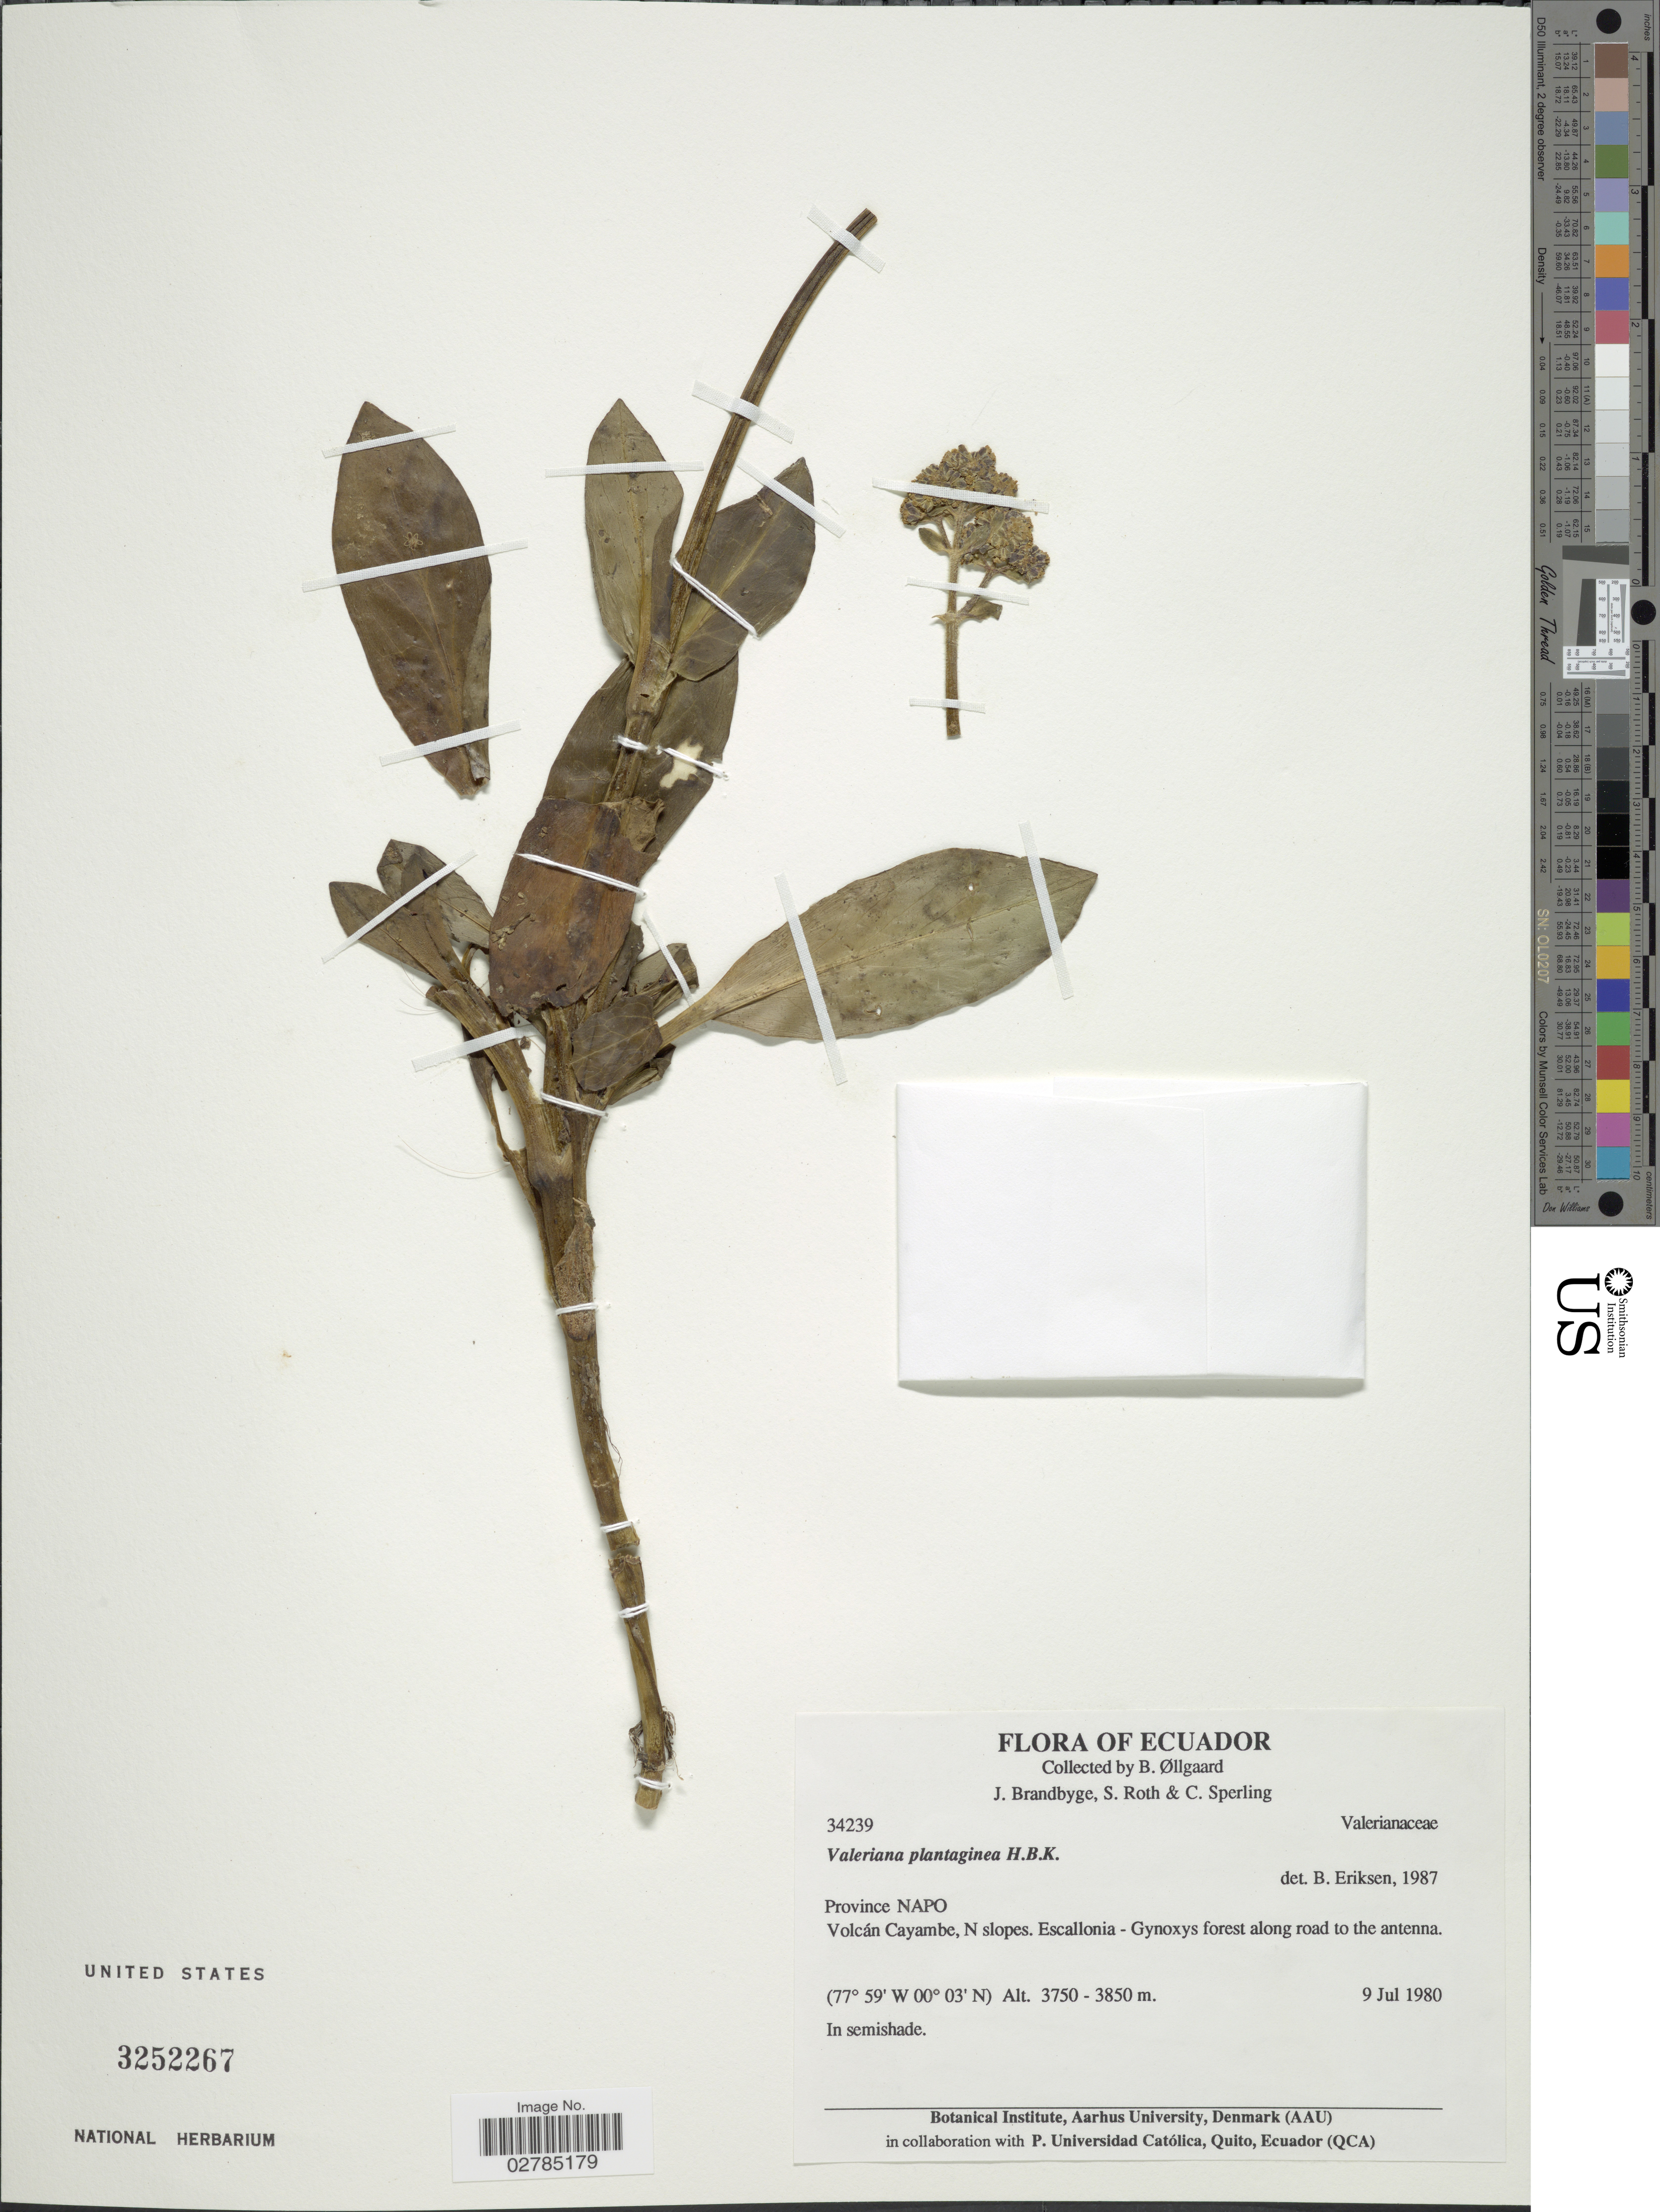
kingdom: Plantae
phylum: Tracheophyta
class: Magnoliopsida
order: Dipsacales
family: Caprifoliaceae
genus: Valeriana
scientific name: Valeriana plantaginea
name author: Kunth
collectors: B. Øllgaard, J. Brandbyge, S. Roth & C. Sperling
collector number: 34239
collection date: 1980-07-09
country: Ecuador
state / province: Napo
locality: Volcán Cayambe, N slopes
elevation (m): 3750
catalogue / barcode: US 3252267